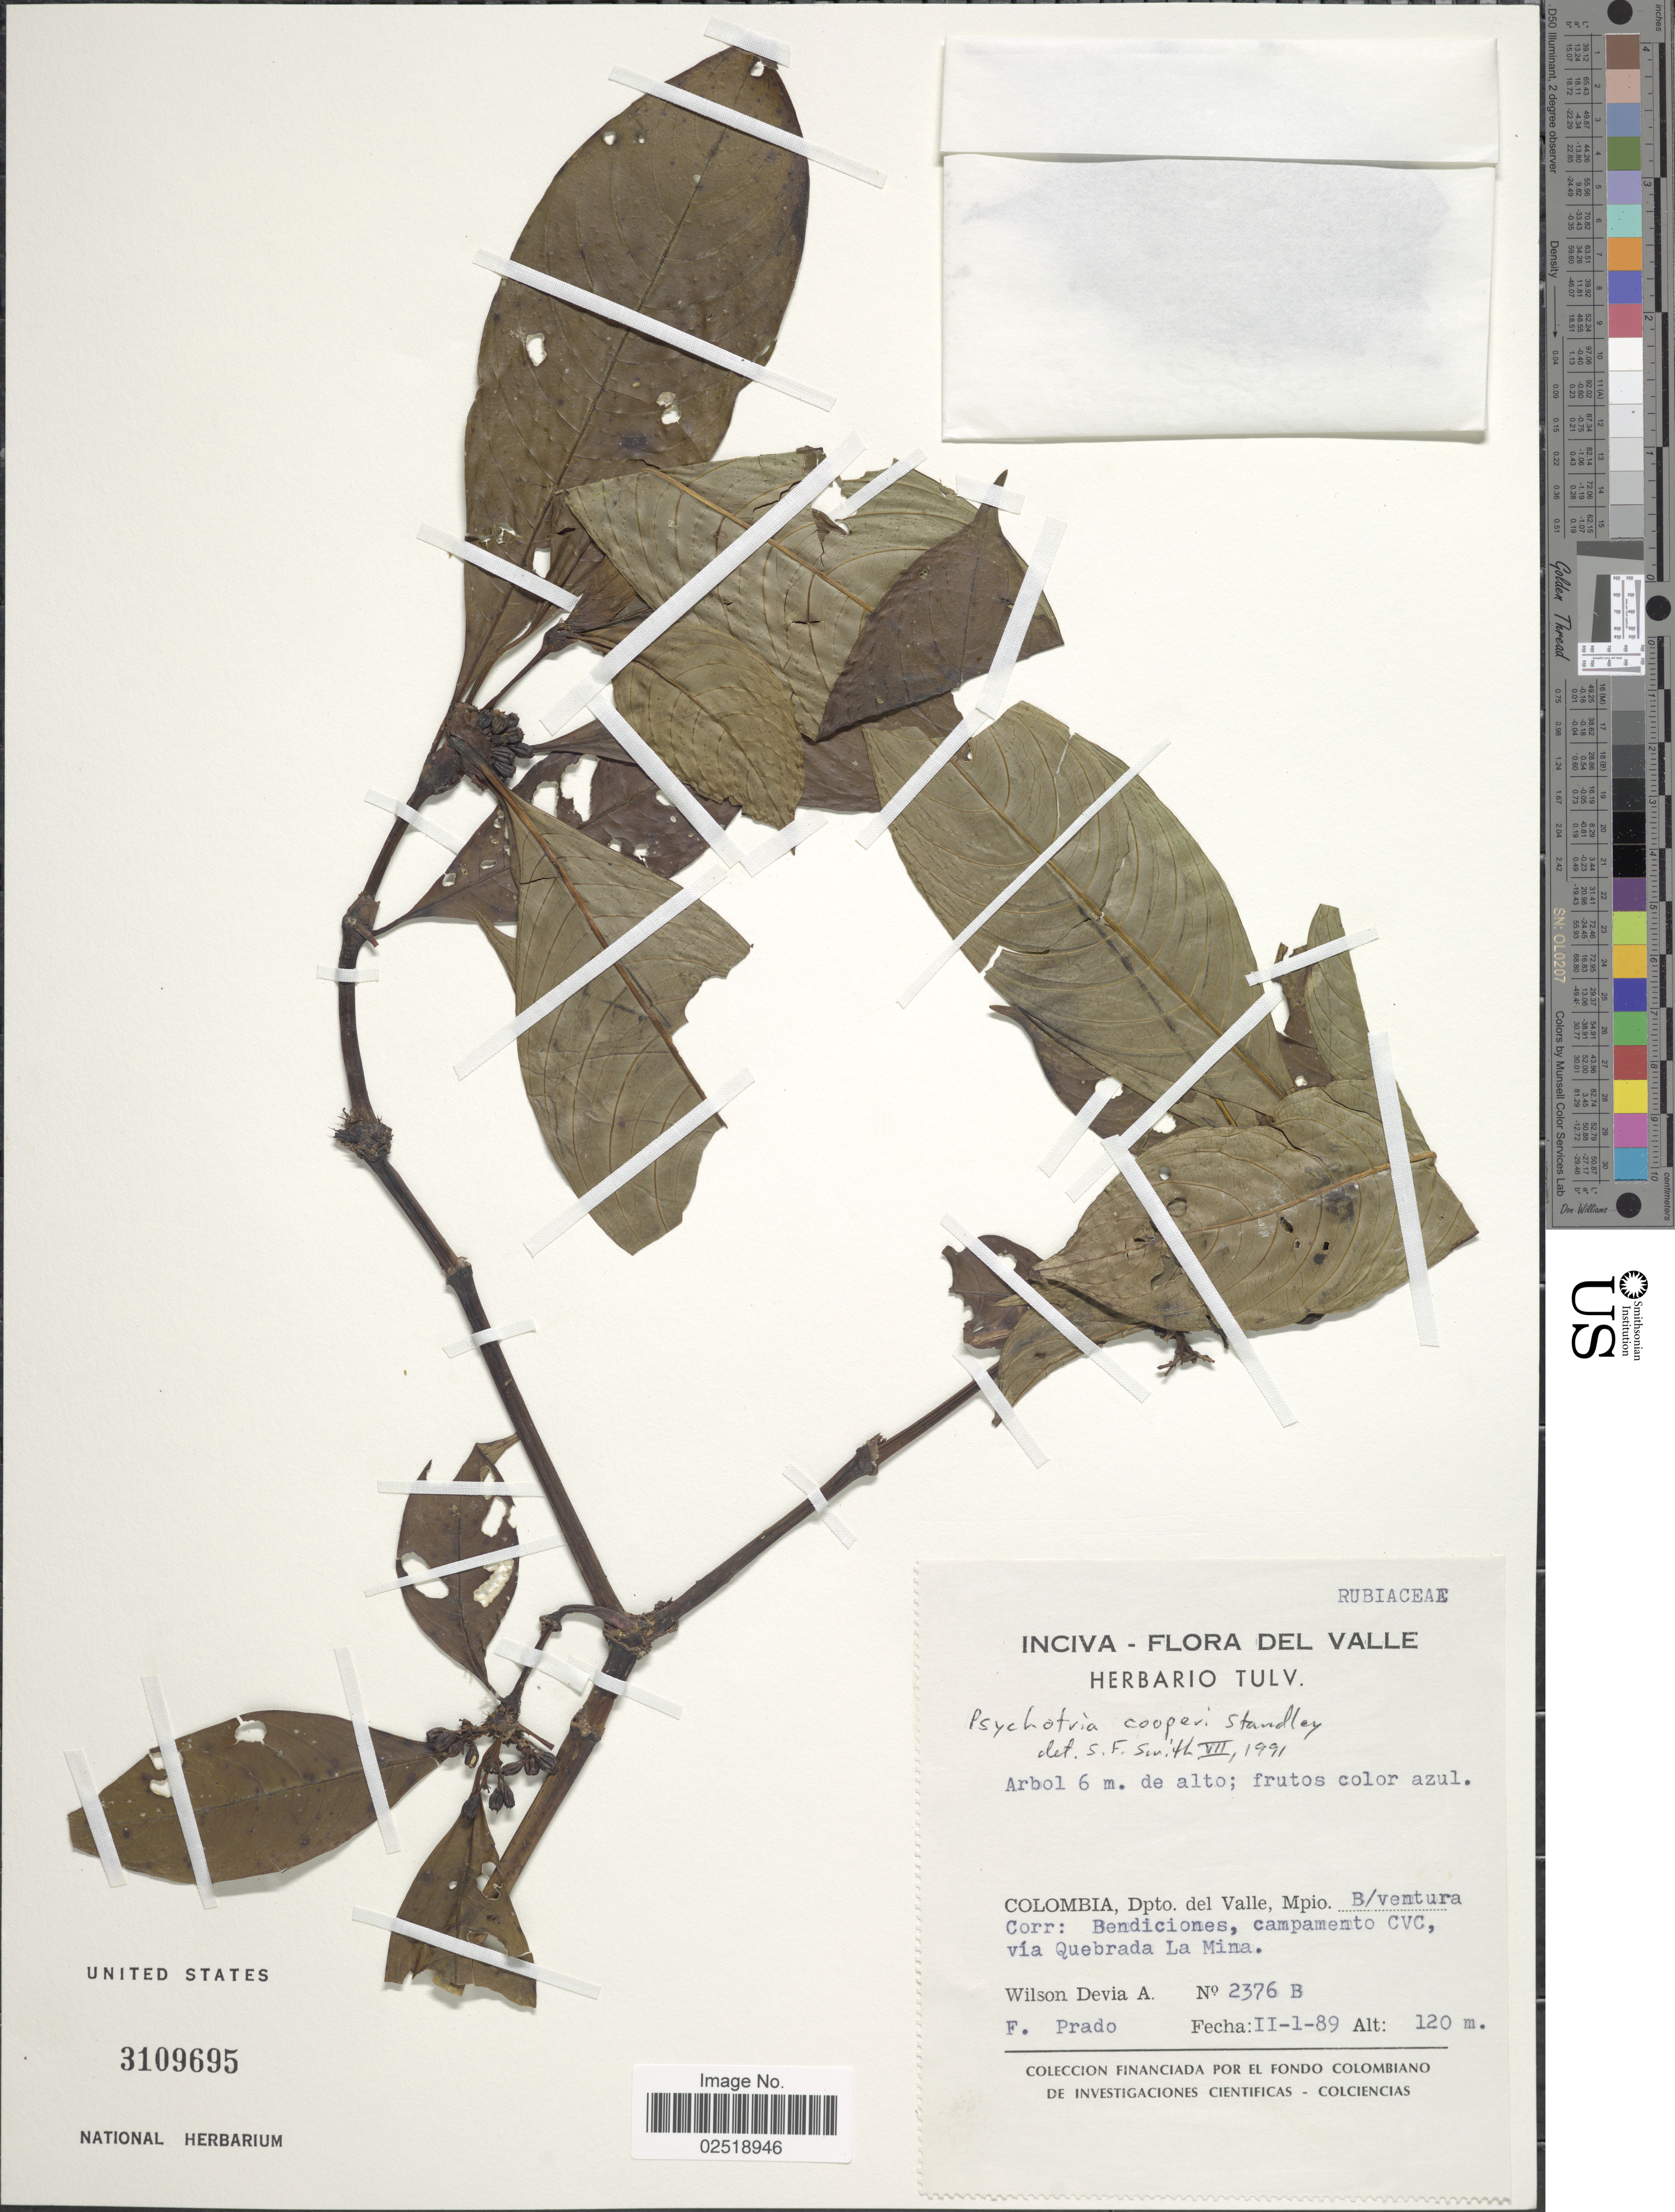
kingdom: Plantae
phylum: Tracheophyta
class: Magnoliopsida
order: Gentianales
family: Rubiaceae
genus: Psychotria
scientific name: Psychotria cooperi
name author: Standl.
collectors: W. Devia A. & F. Prado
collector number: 2376 B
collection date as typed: Transcribed d/m/y: 1/2/89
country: Colombia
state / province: Valle del Cauca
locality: Dpto del Valle, Mpio B/ventura Corr: Bendiciones, campamento CVC, vía Quebrada La Mina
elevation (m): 120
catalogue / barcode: US 3109695